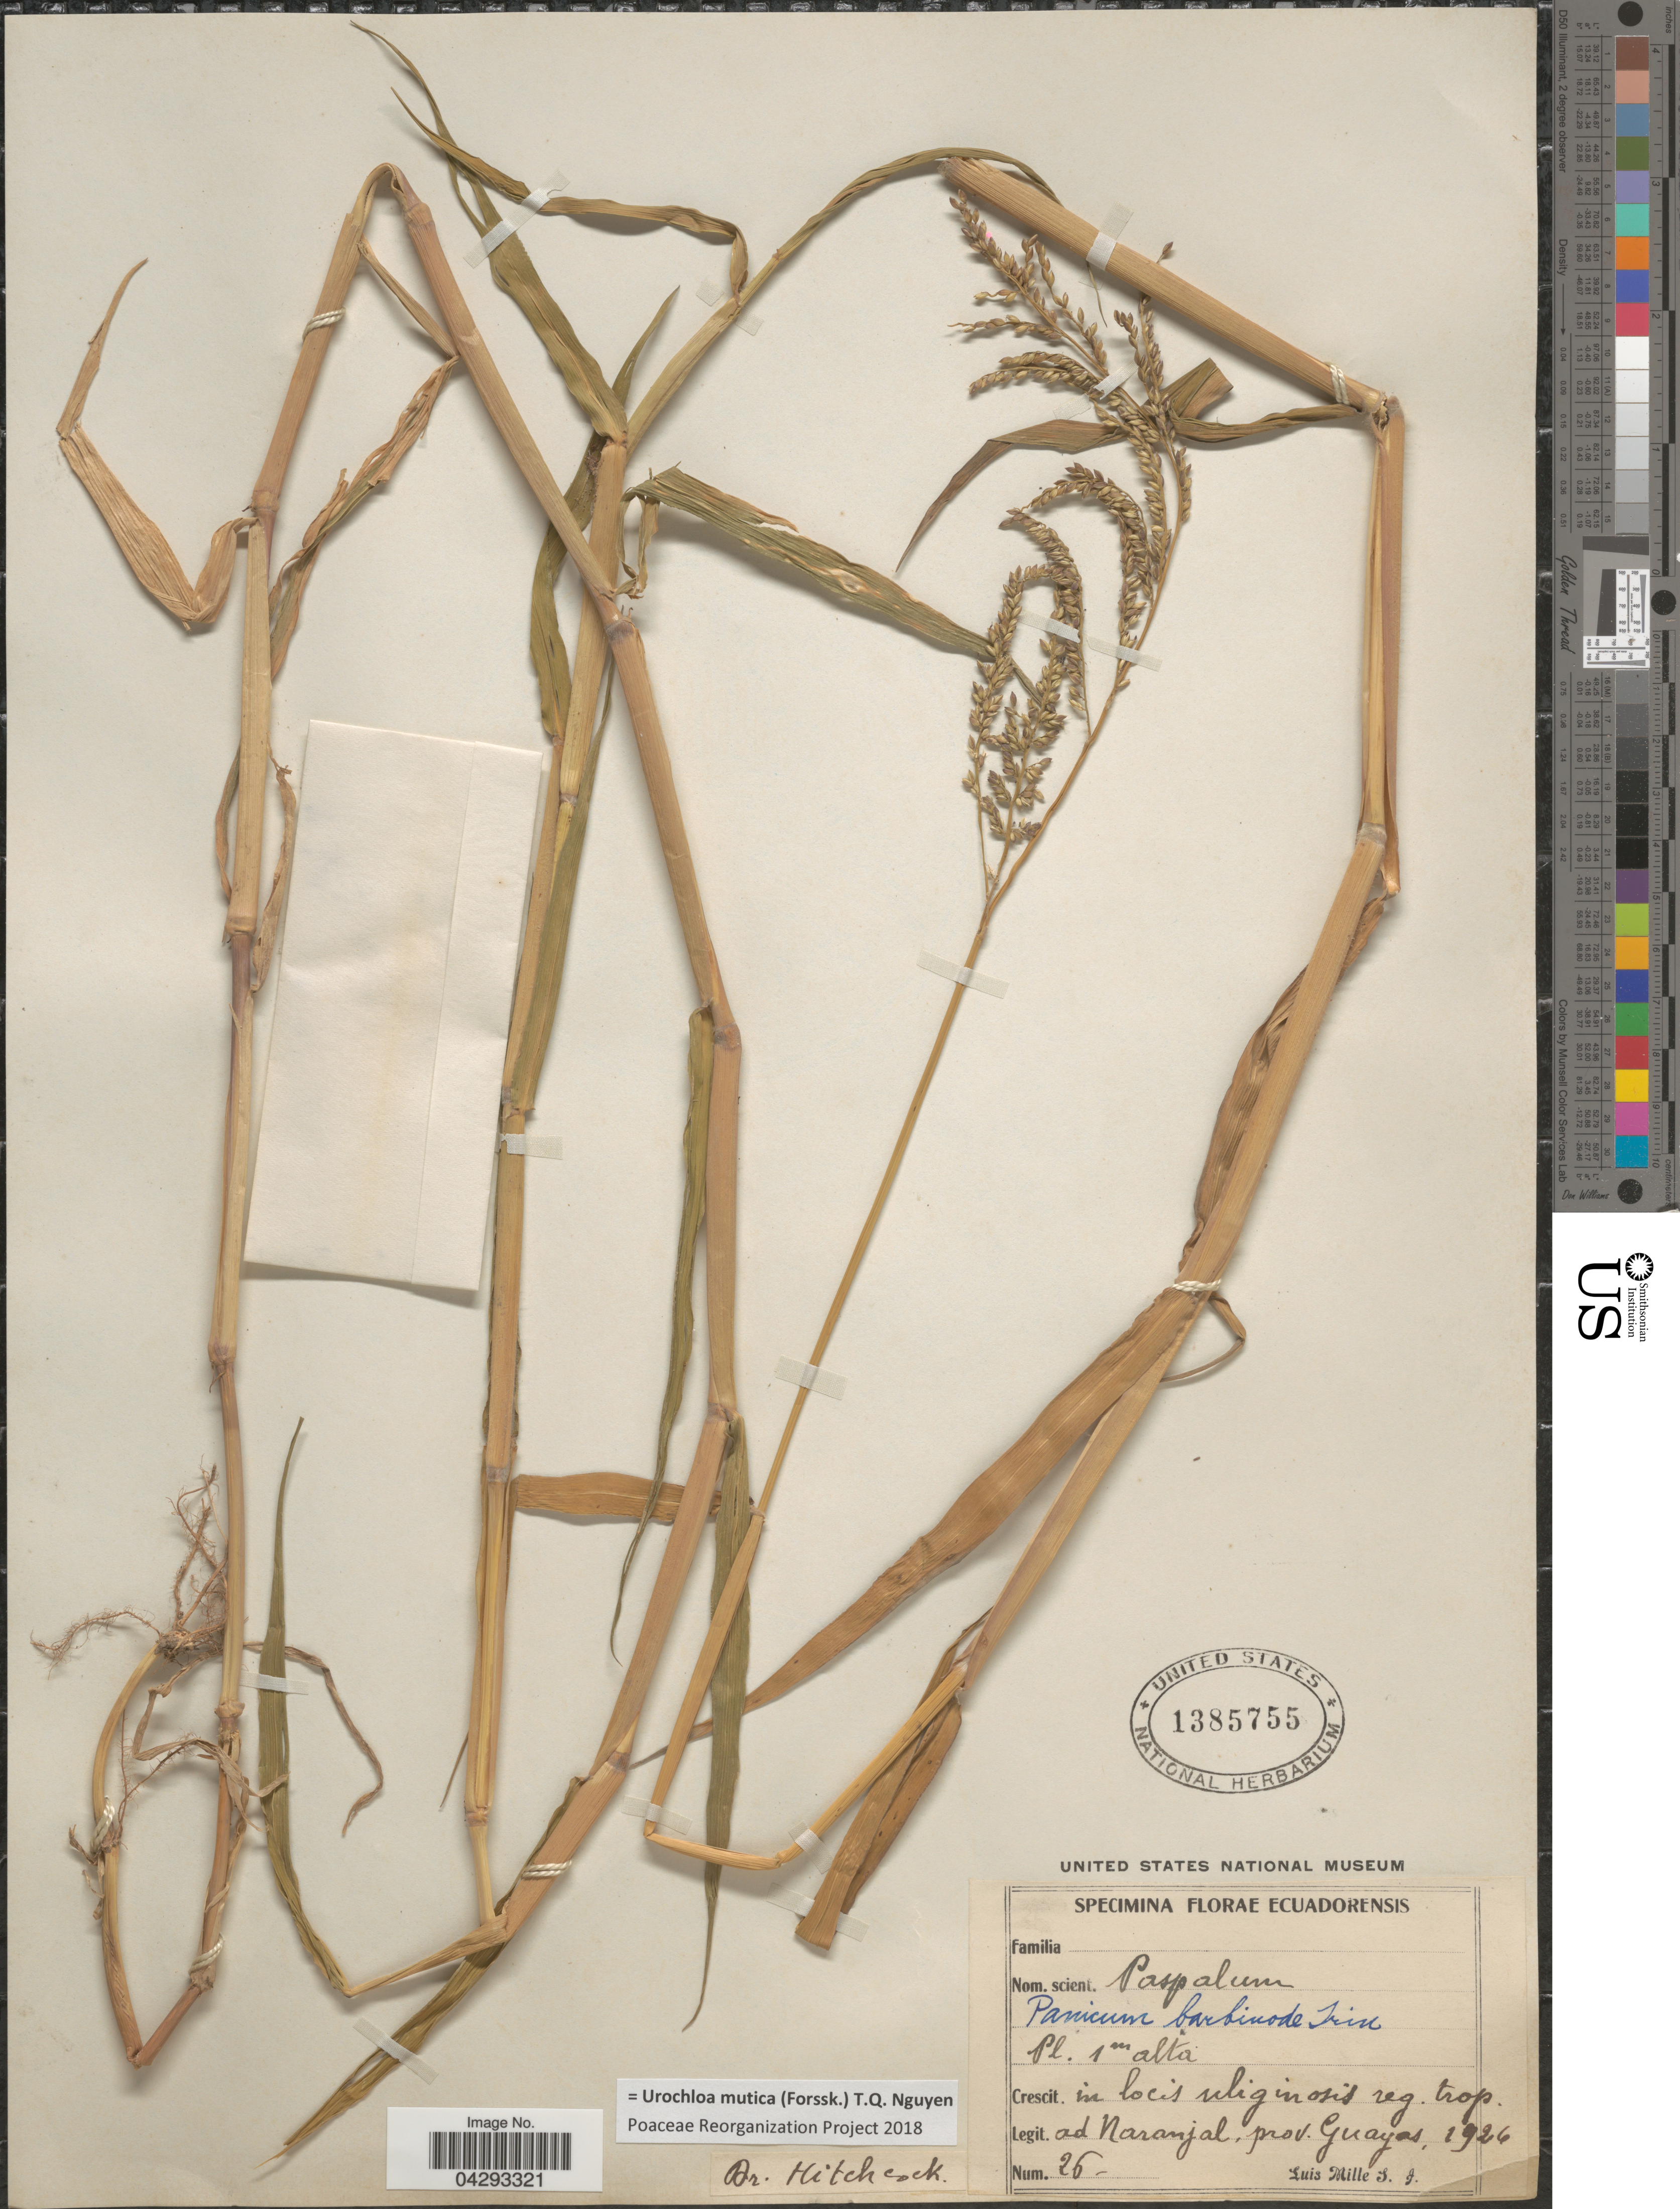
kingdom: Plantae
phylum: Tracheophyta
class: Liliopsida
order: Poales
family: Poaceae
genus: Urochloa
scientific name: Urochloa mutica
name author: (Forssk.) T.Q. Nguyen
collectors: L. Mille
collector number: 26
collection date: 1926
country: Ecuador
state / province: Guayas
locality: In locis uliginosis reg. trop. Ad Naranjal.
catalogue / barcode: US 1385755